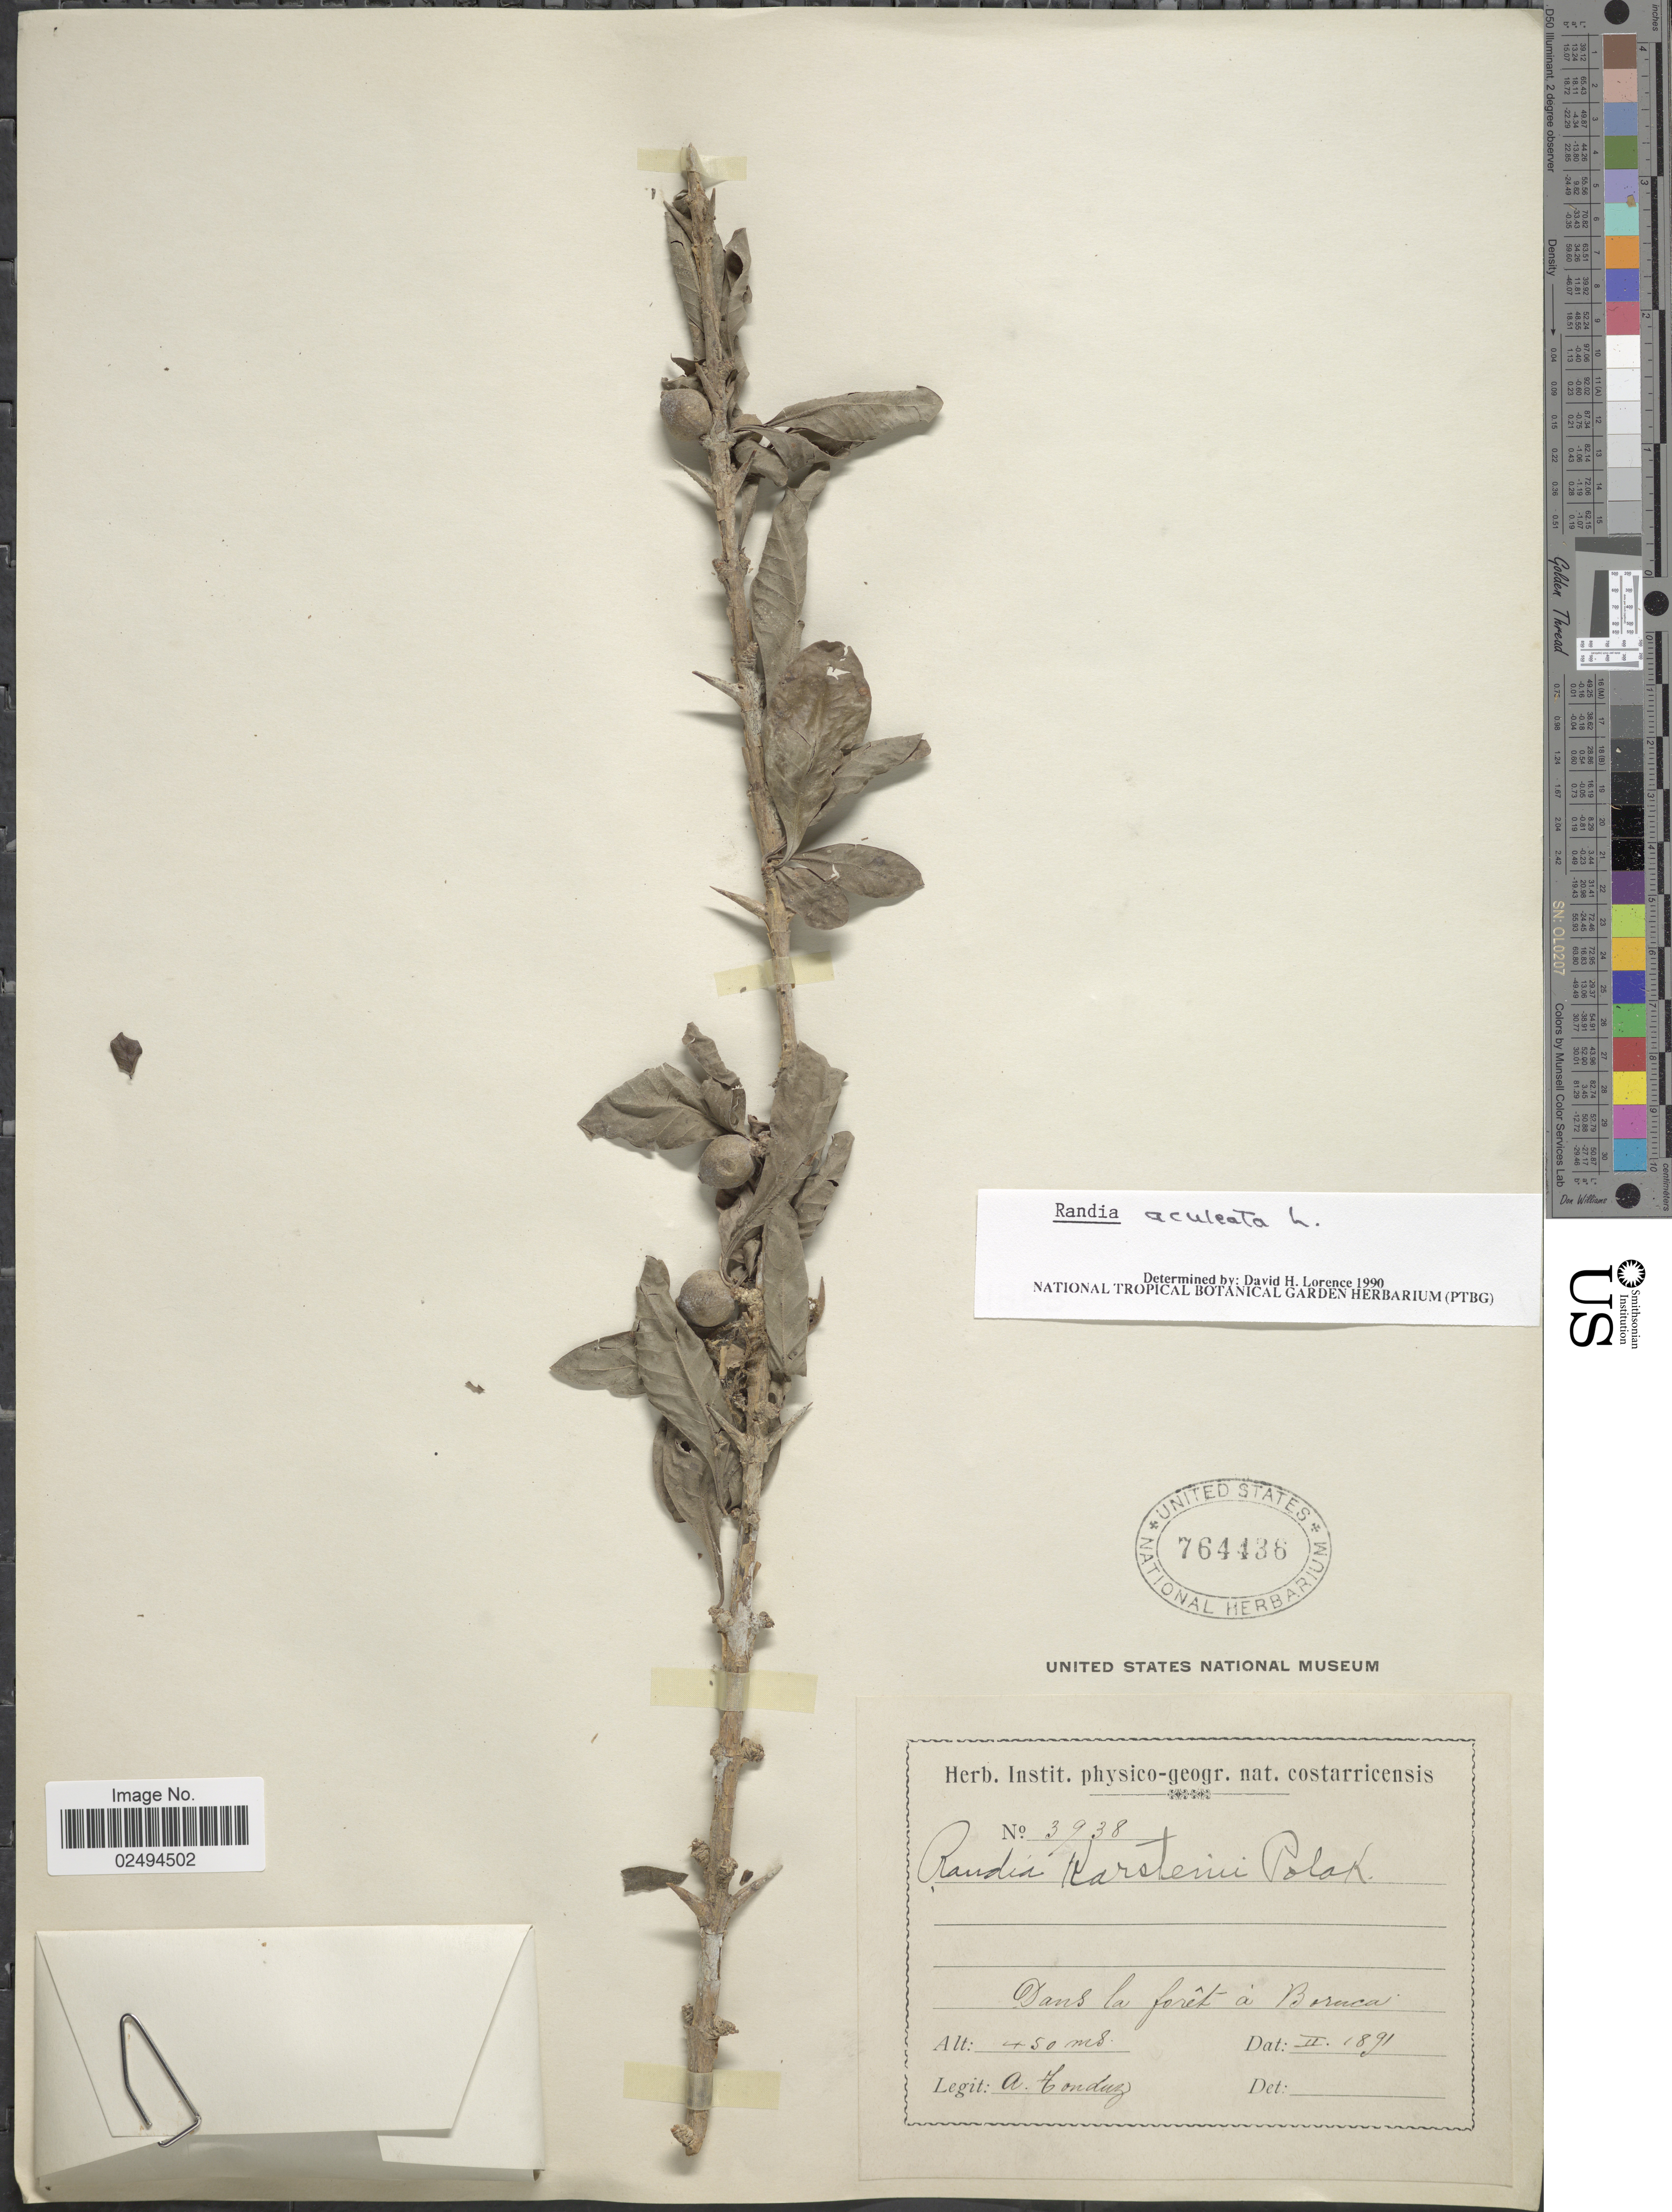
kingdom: Plantae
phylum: Tracheophyta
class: Magnoliopsida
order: Gentianales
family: Rubiaceae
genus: Randia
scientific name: Randia aculeata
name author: L.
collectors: A. Tonduz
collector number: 3938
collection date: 1891-02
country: Costa Rica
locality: Dans la foret a Boruca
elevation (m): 450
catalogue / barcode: US 764436